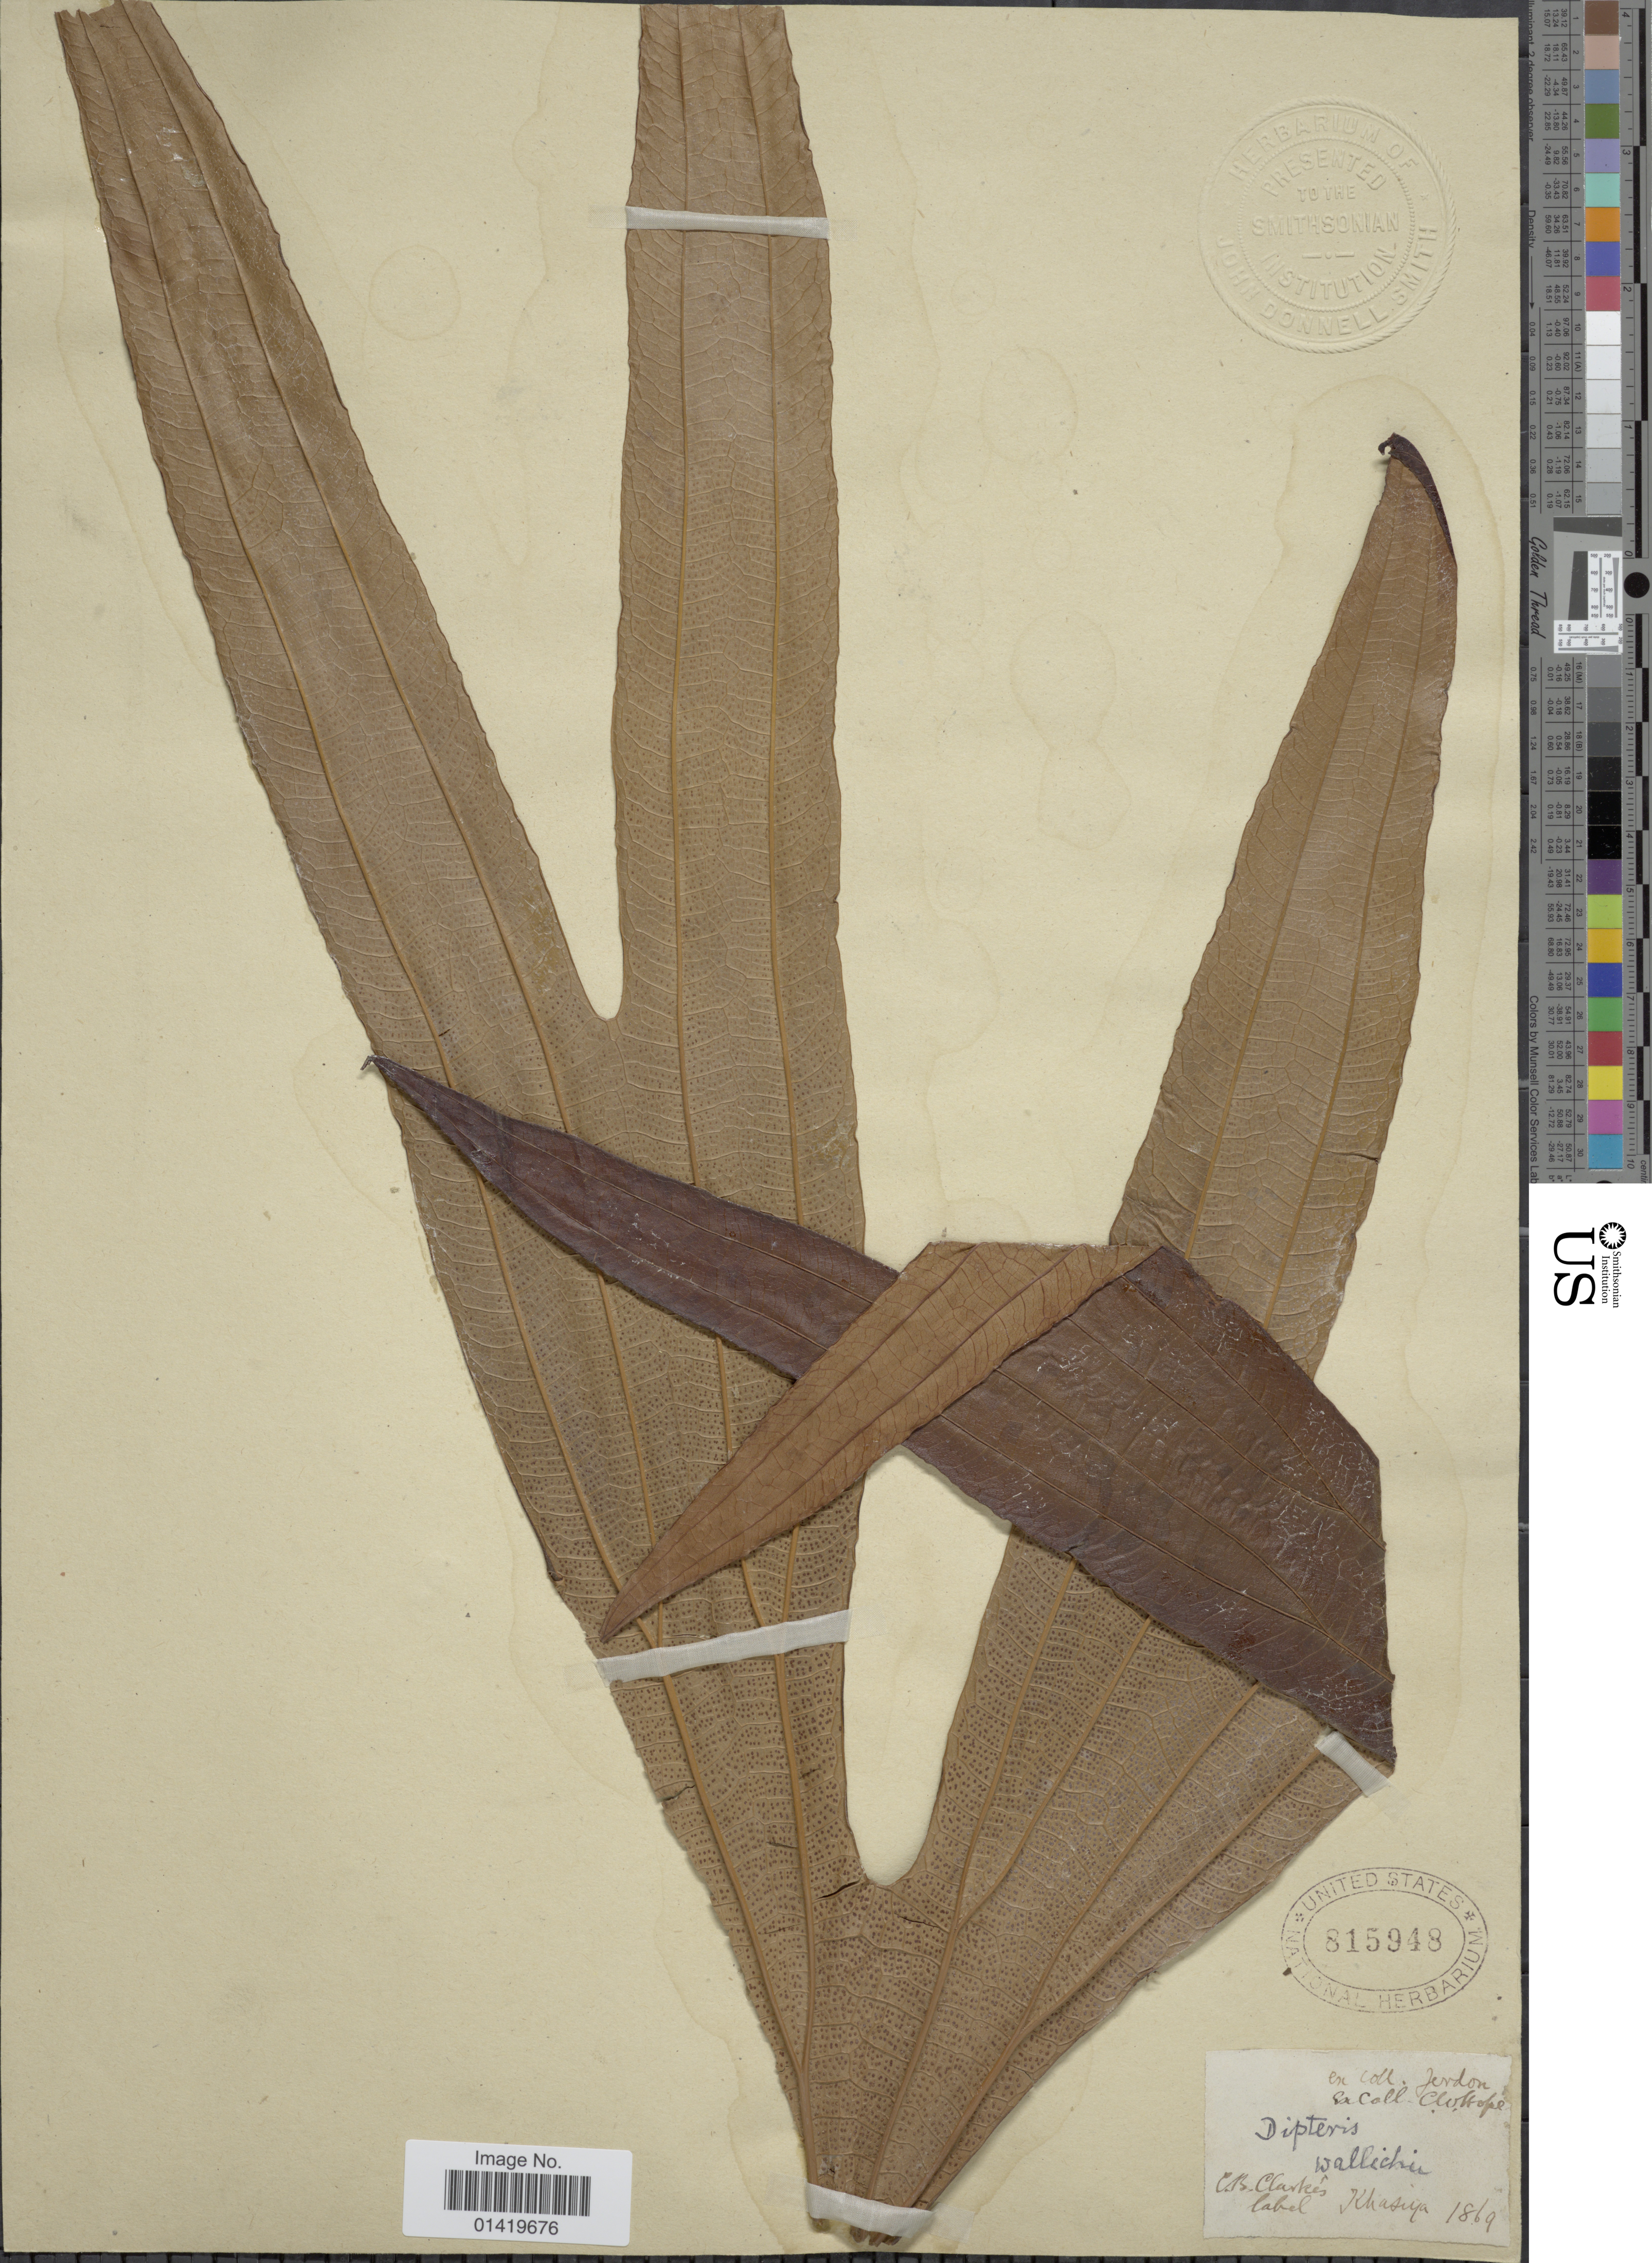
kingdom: Plantae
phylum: Tracheophyta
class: Polypodiopsida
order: Gleicheniales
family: Dipteridaceae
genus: Dipteris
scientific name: Dipteris wallichii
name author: (R. Br.) T. Moore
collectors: C. B. Clarke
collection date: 1869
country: India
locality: Khasiya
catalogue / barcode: US 815948